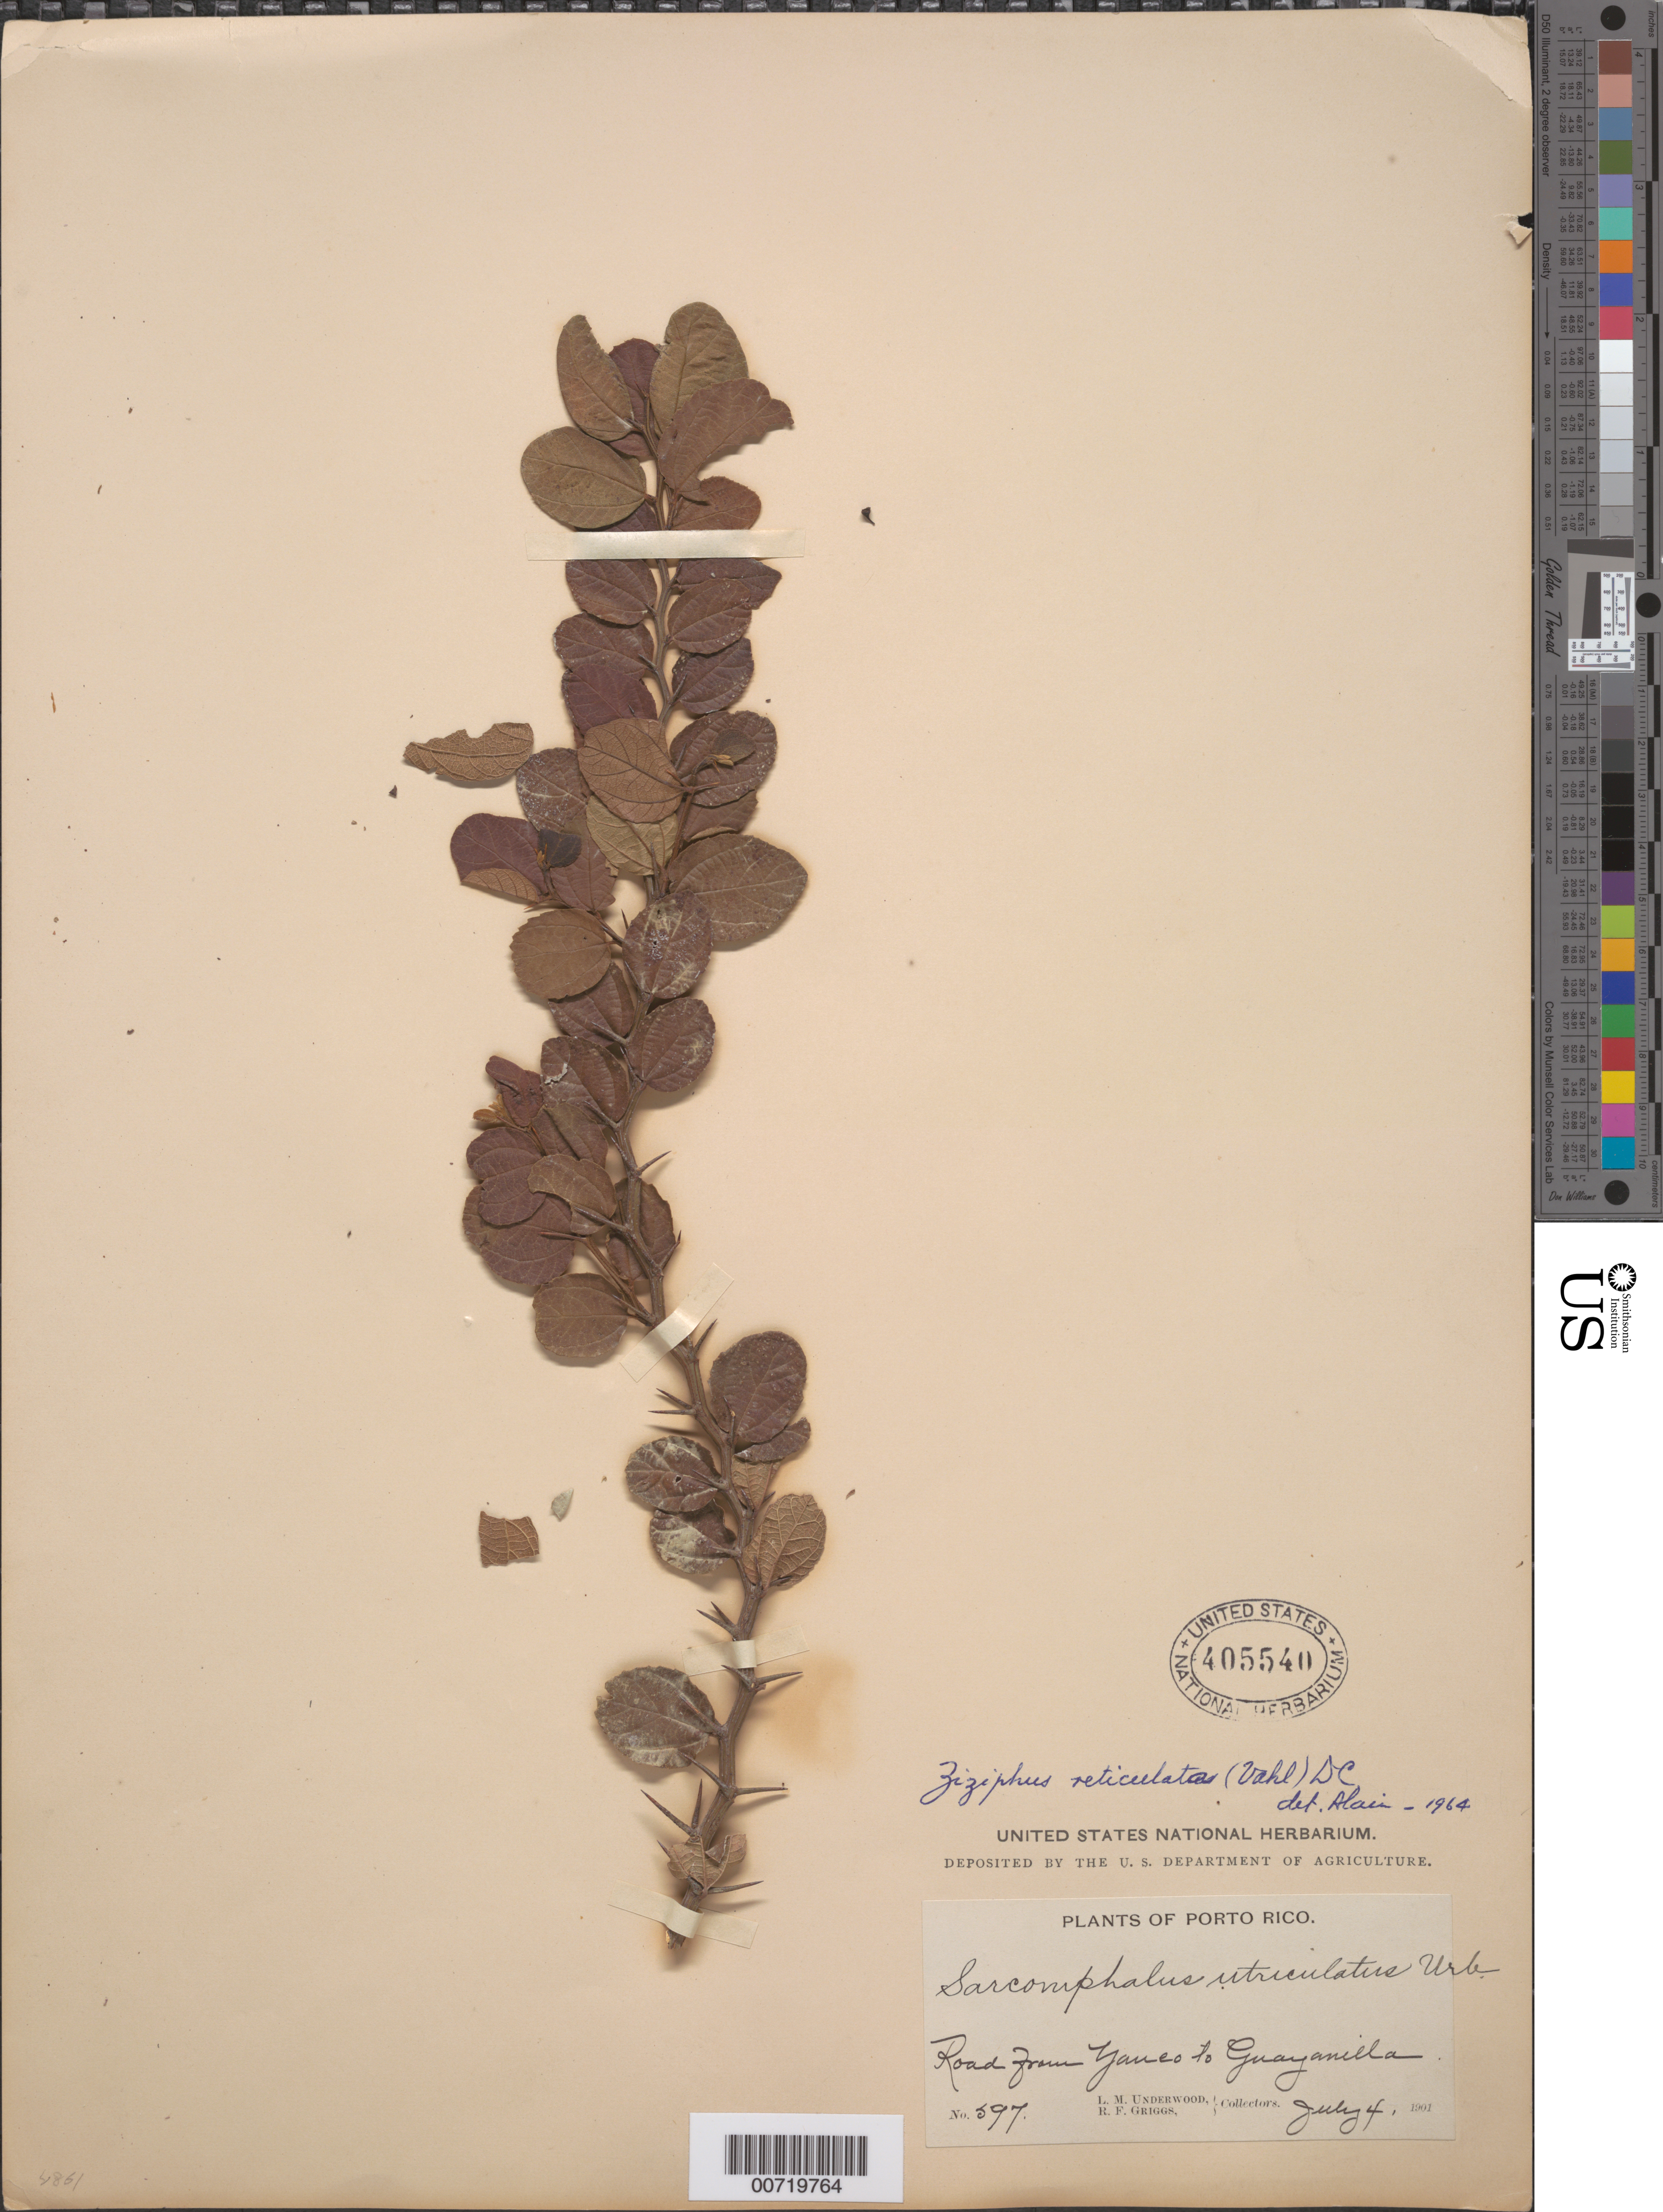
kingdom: Plantae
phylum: Tracheophyta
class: Magnoliopsida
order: Rosales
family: Rhamnaceae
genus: Sarcomphalus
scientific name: Sarcomphalus reticulatus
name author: (Vahl) Urb.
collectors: L. M. Underwood & R. F. Griggs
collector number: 597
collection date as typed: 04 Jul 1901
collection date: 1901-07-04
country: Puerto Rico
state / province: Yauco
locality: Yauco to Guayanilla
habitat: Road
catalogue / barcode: US 405540